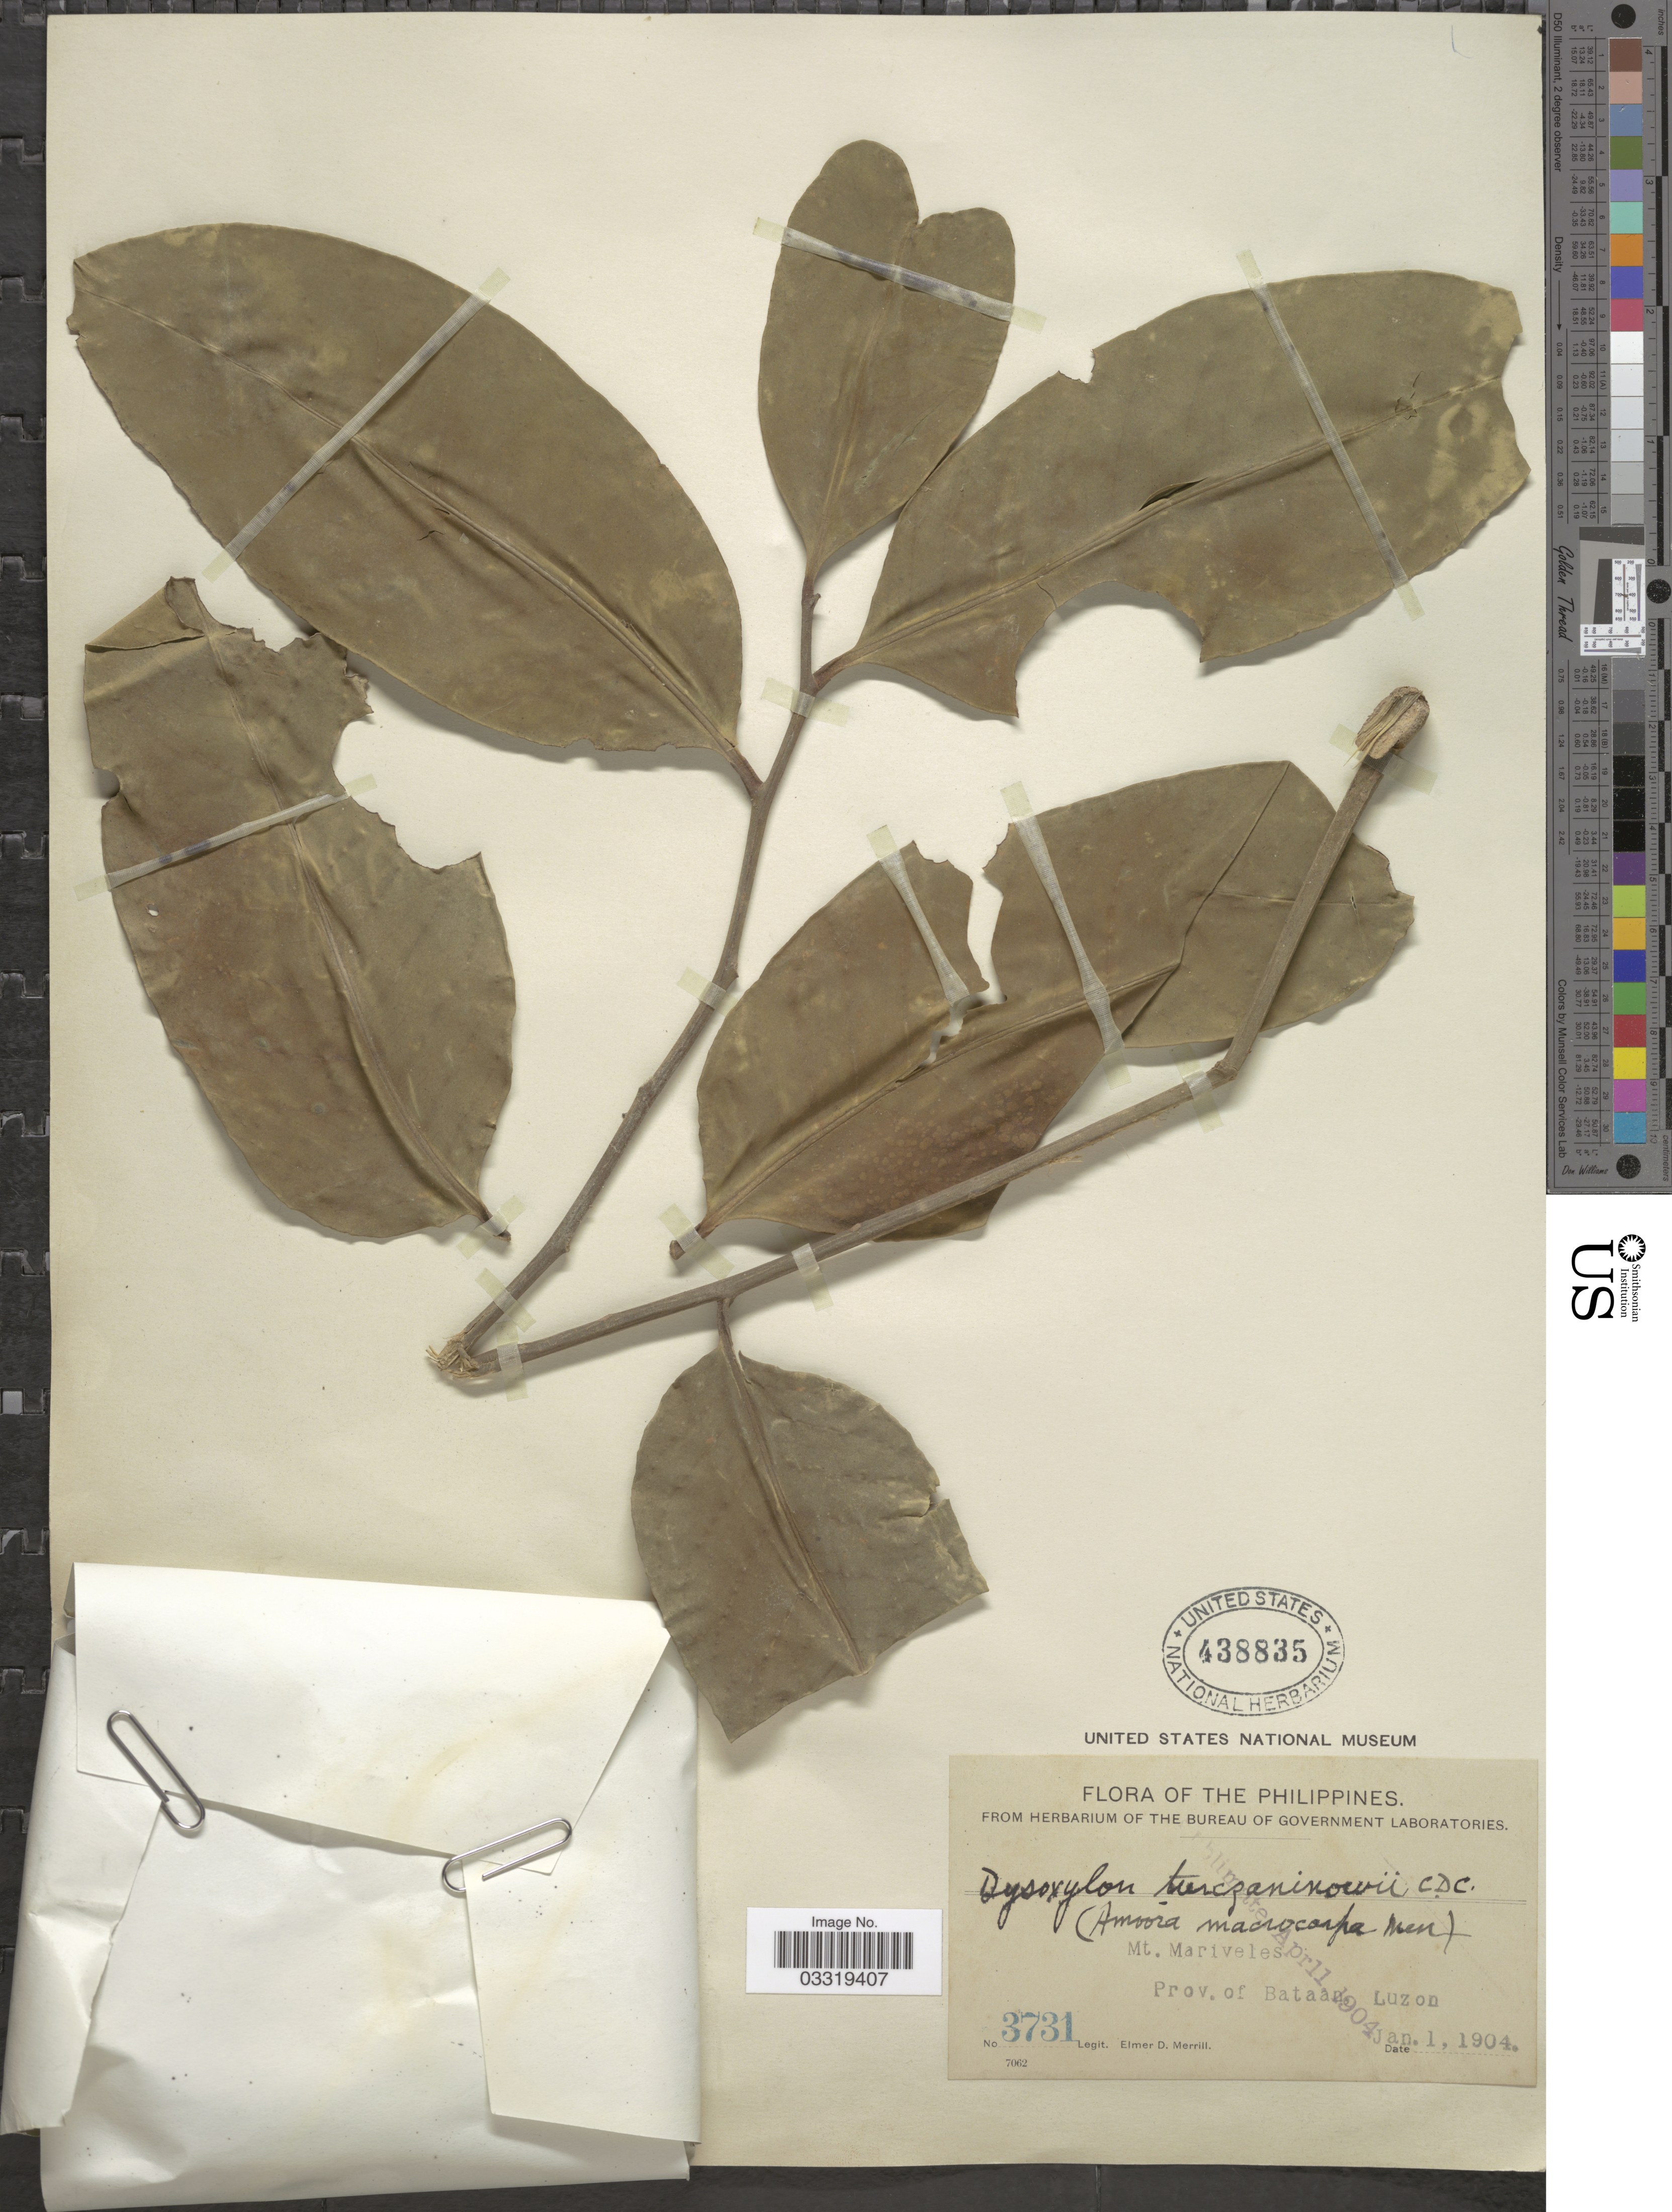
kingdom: Plantae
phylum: Tracheophyta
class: Magnoliopsida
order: Sapindales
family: Meliaceae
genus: Dysoxylum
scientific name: Dysoxylum cyrtobotryum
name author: Miq.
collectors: E. D. Merrill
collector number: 3731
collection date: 1904-01-01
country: Philippines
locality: Mt. Mariveles, Prov. of Bataan, Luzon.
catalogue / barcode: US 438835